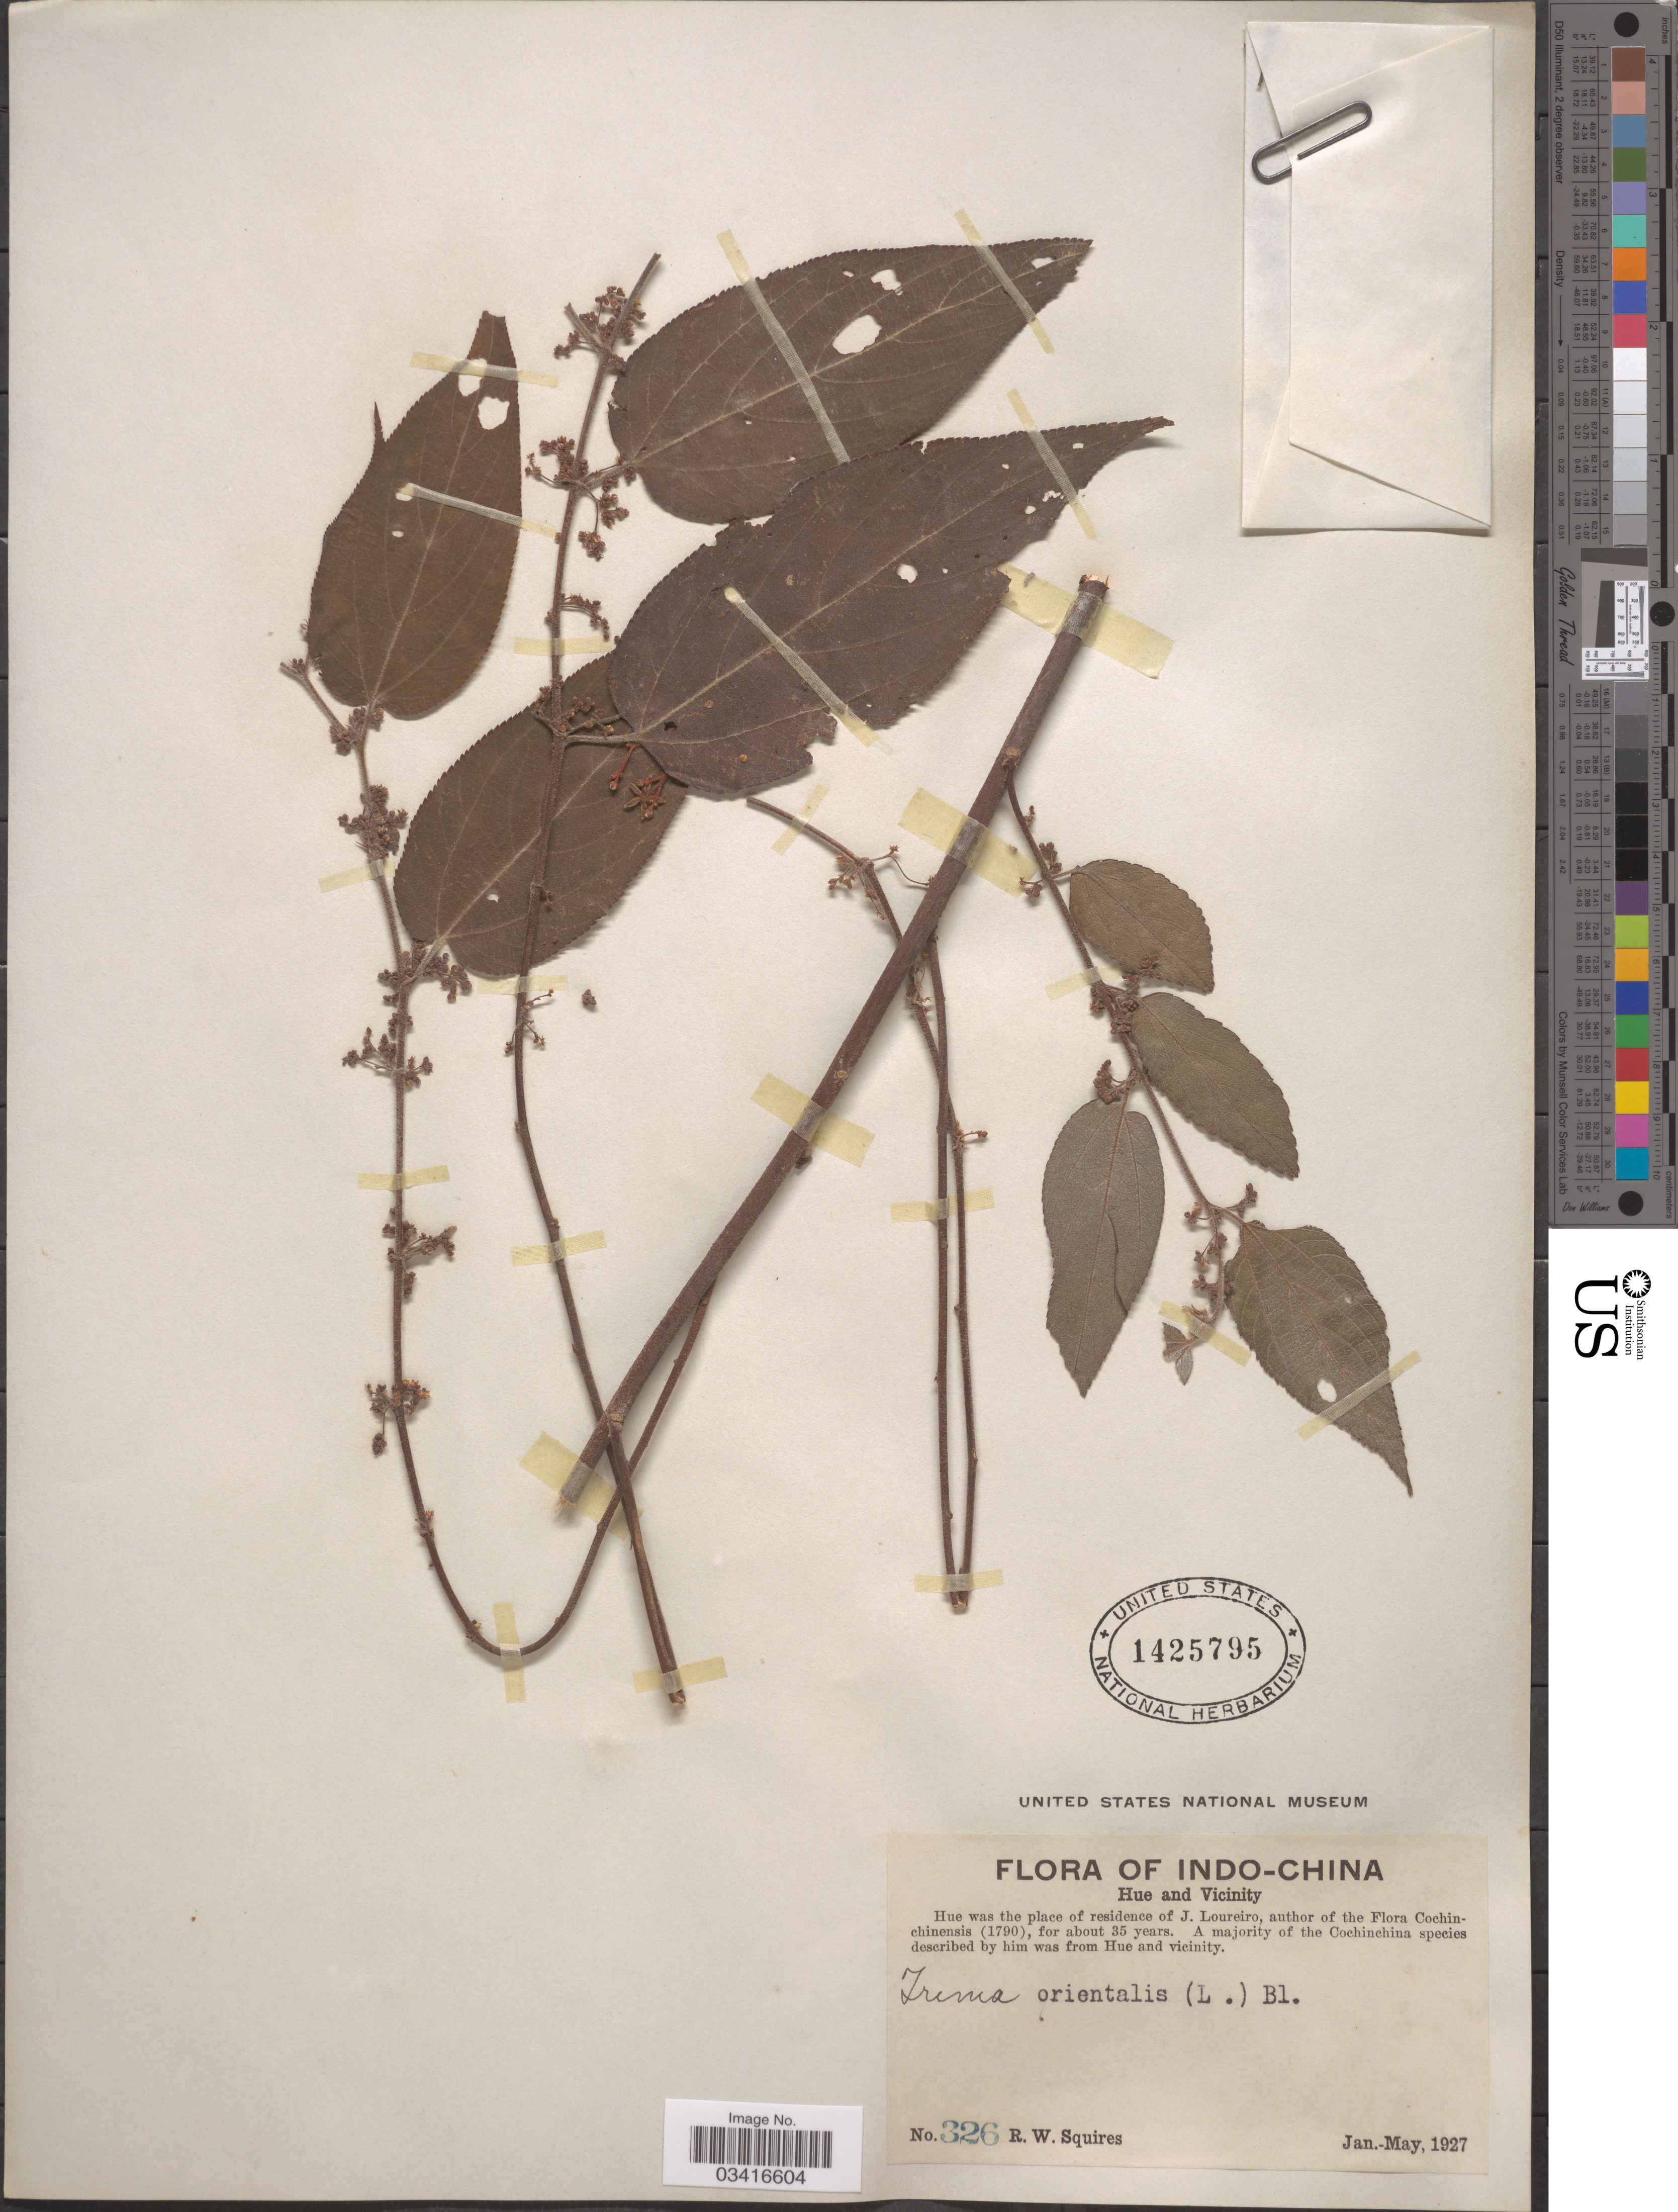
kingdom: Plantae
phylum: Tracheophyta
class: Magnoliopsida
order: Rosales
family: Cannabaceae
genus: Trema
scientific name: Trema orientale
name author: (L.) Blume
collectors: R. Squires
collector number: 326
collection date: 1927-01/1927-05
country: Vietnam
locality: Indo-China. Hue and vicinity.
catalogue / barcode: US 1425795